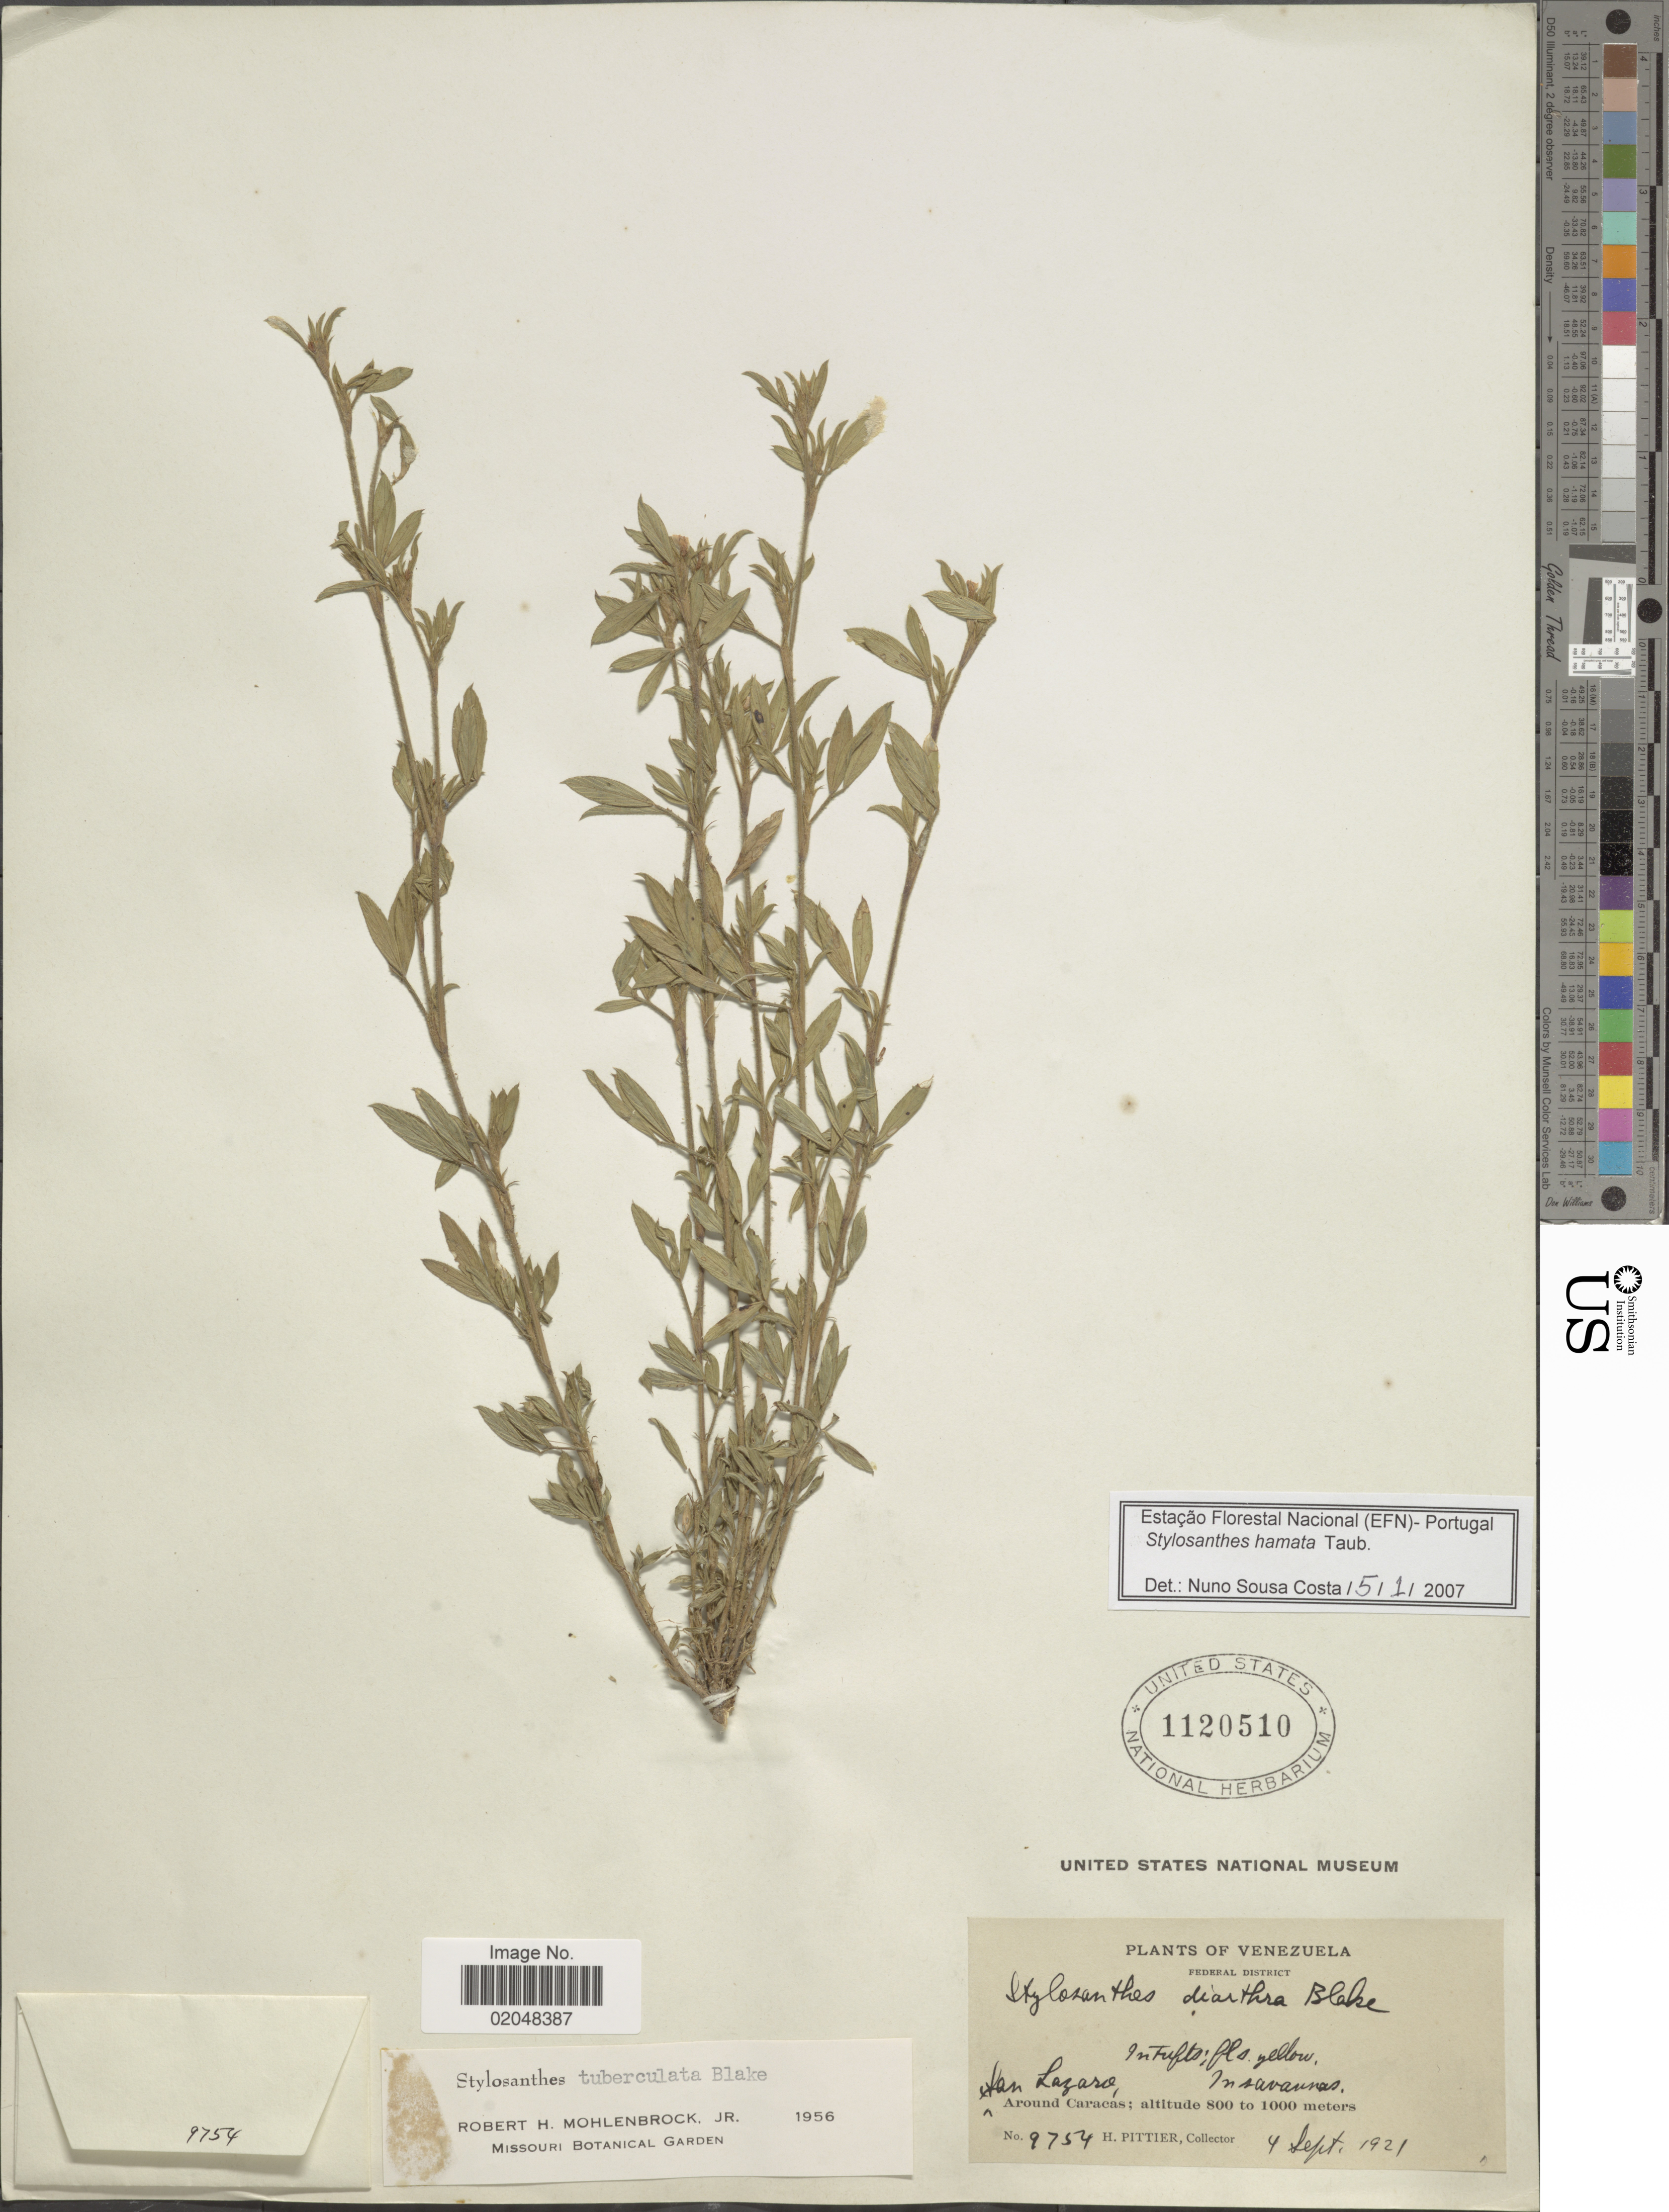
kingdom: Plantae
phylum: Tracheophyta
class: Magnoliopsida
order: Fabales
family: Fabaceae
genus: Stylosanthes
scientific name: Stylosanthes hamata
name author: (L.) Taub.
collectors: H. F. Pittier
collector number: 9754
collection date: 1921-09-04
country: Venezuela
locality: Federal District, San lazaro, in savannas, around Caracas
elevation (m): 800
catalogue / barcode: US 1120510